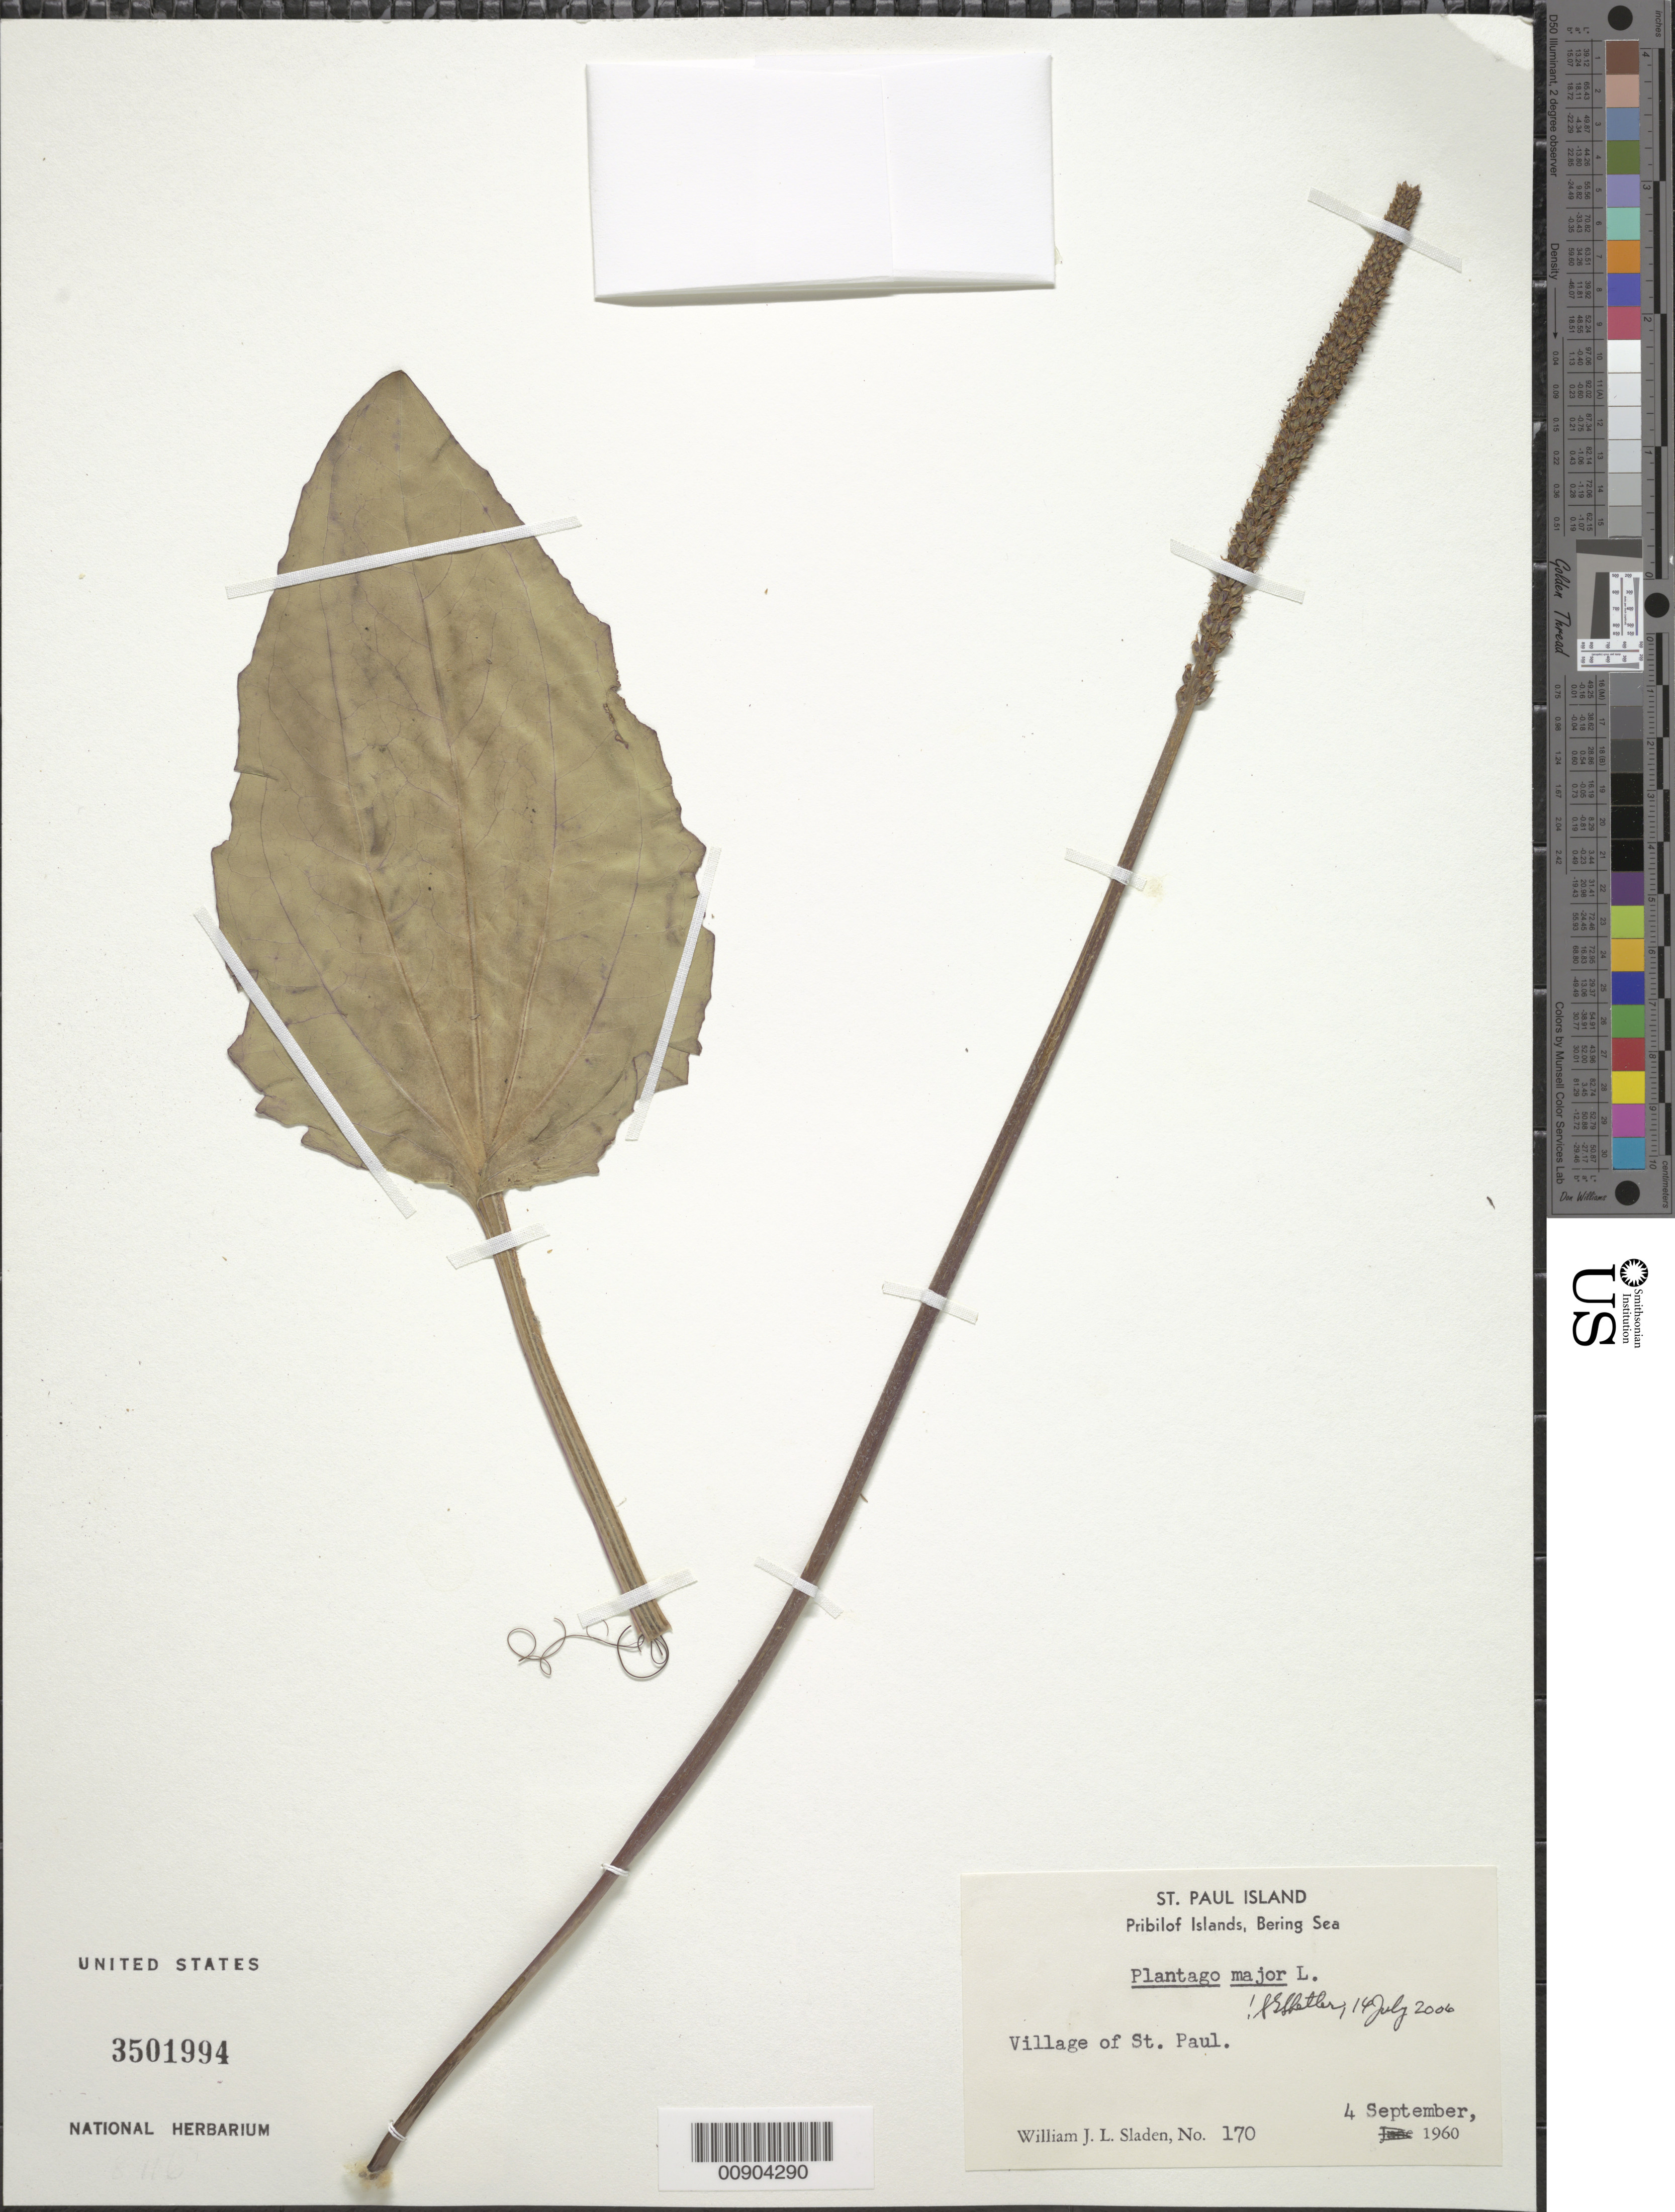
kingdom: Plantae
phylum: Tracheophyta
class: Magnoliopsida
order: Lamiales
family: Plantaginaceae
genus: Plantago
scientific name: Plantago major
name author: L.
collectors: W. Sladen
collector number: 170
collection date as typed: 04 Sep 1960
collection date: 1960-09-04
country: United States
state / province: Alaska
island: St. Paul Island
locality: Village of St. Paul., Bering Sea, Pribilof Islands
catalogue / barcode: US 3501994